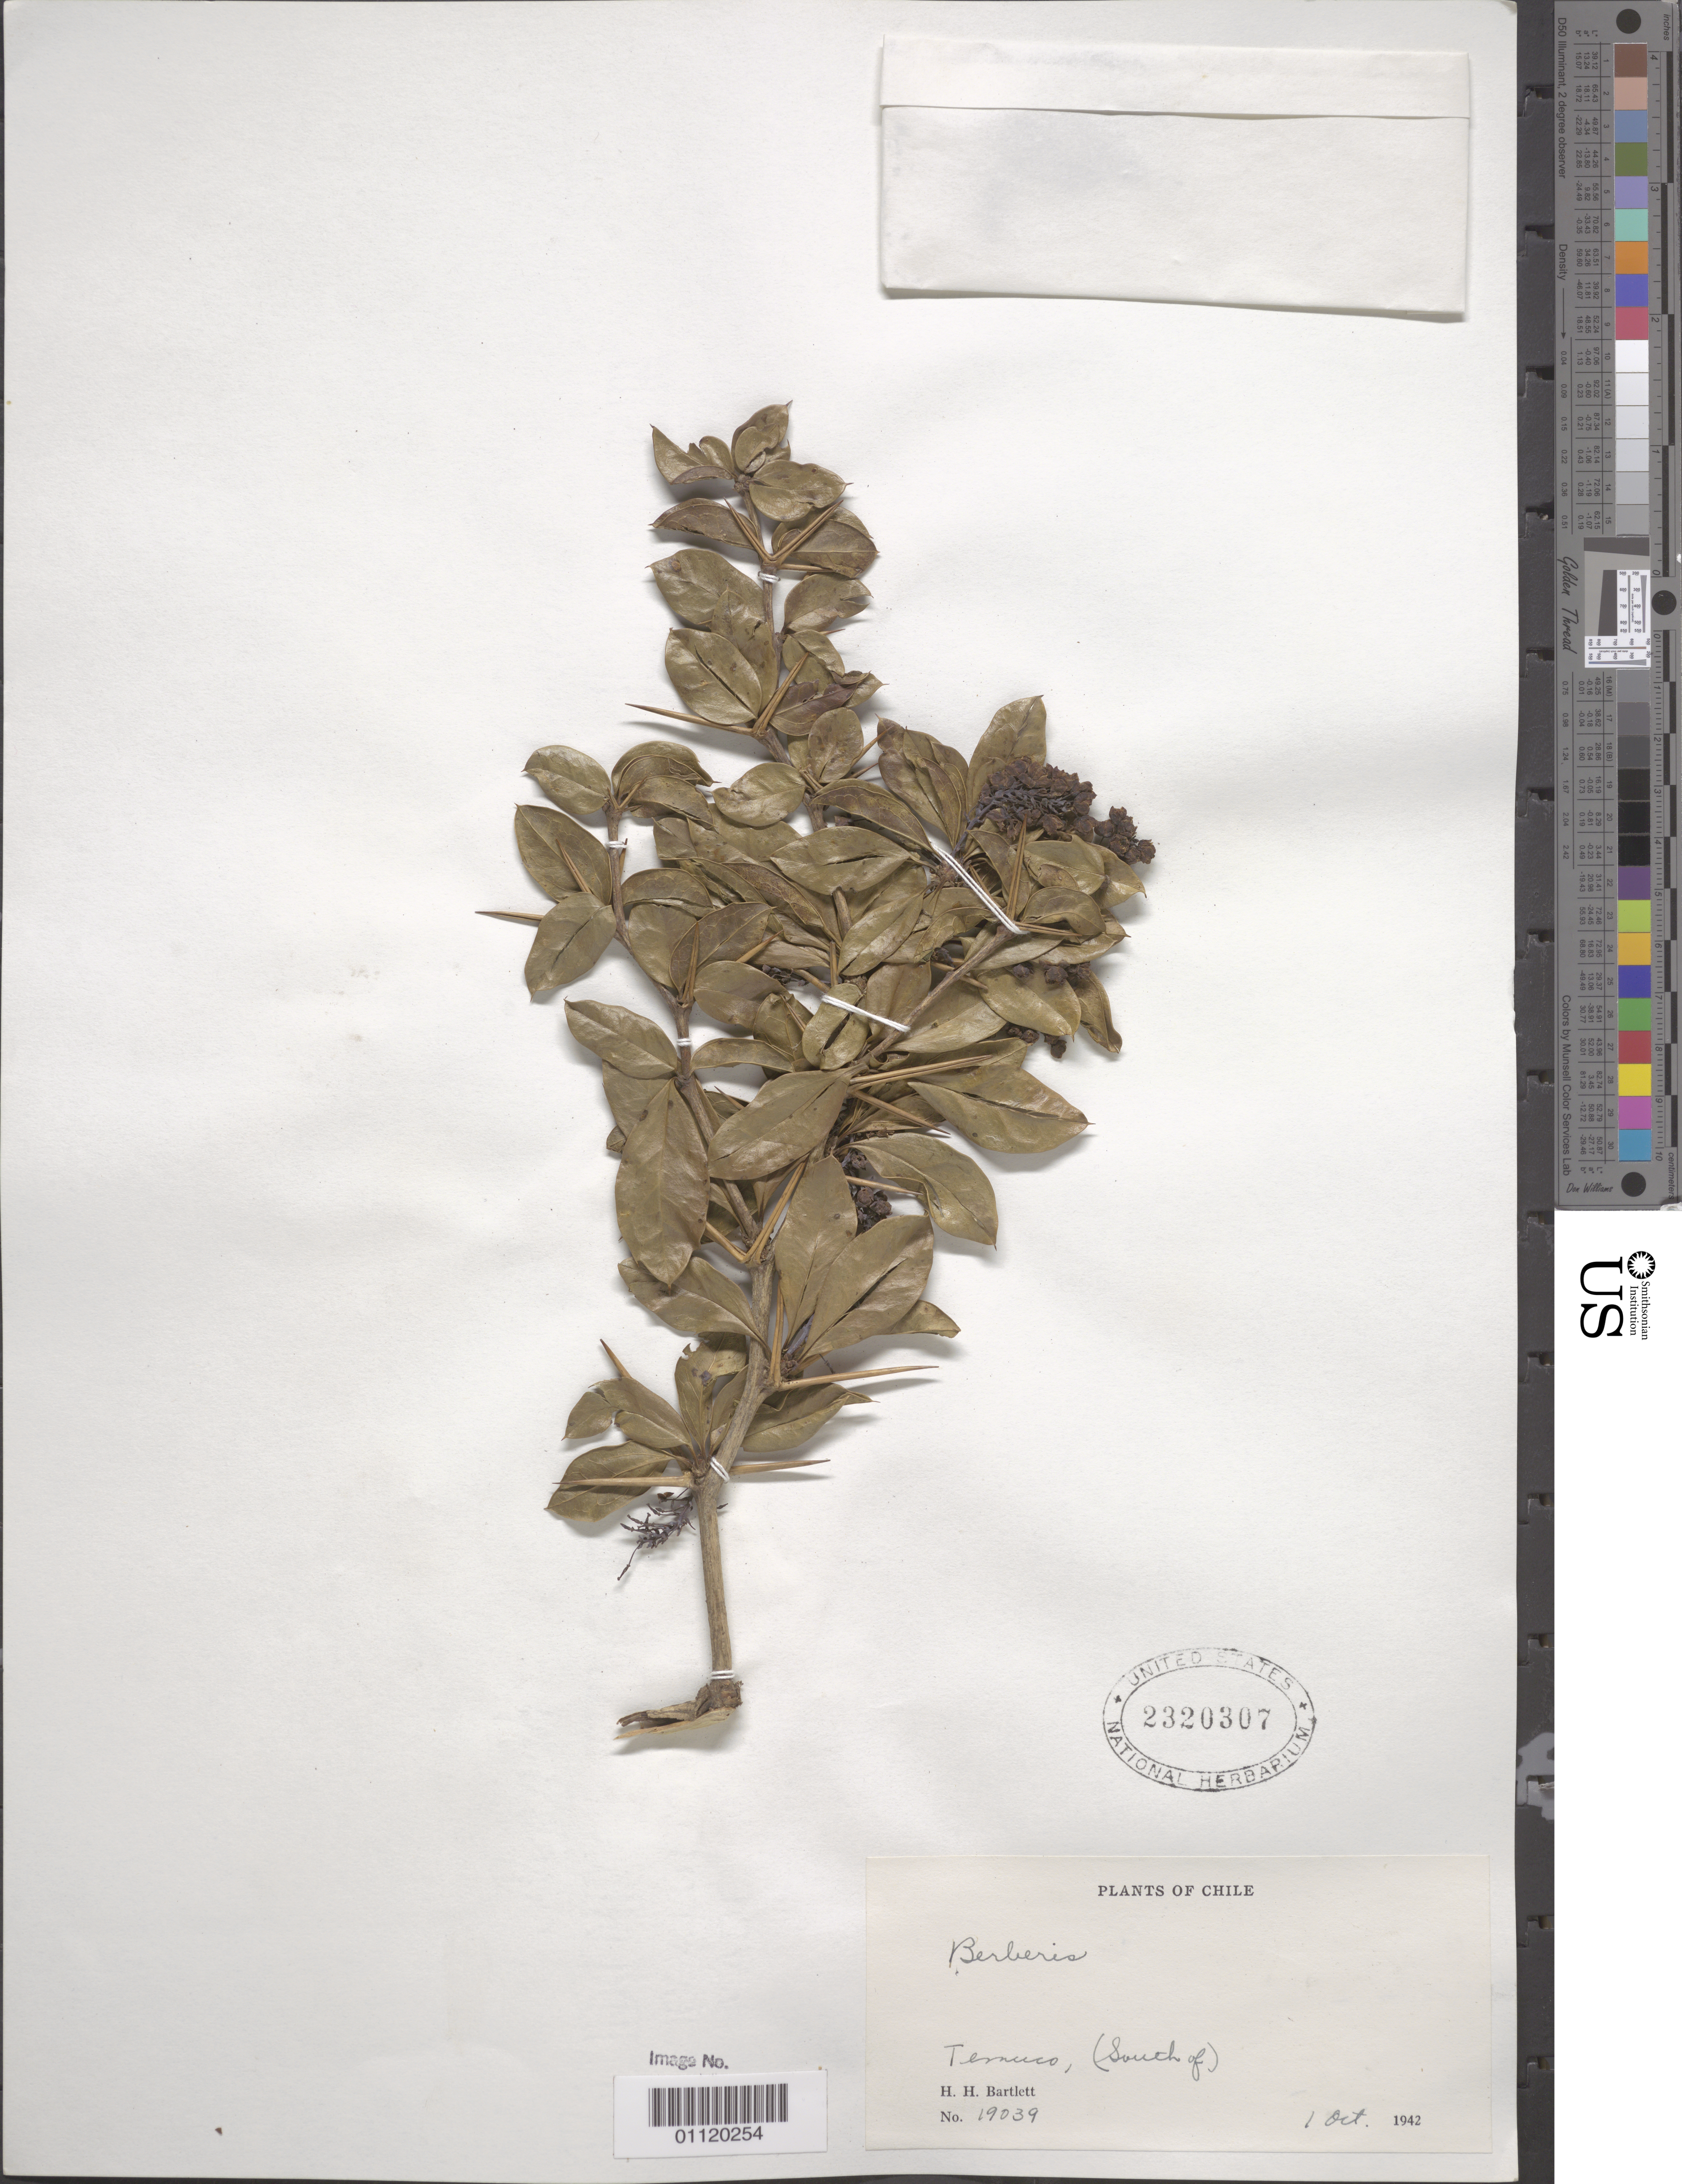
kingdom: Plantae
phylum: Tracheophyta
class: Magnoliopsida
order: Ranunculales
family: Berberidaceae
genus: Berberis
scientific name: Berberis sp.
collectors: H. H. Bartlett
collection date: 1942-10-01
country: Chile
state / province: Araucanía (IX)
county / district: Cautin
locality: South of Temuco.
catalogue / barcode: US 2320307